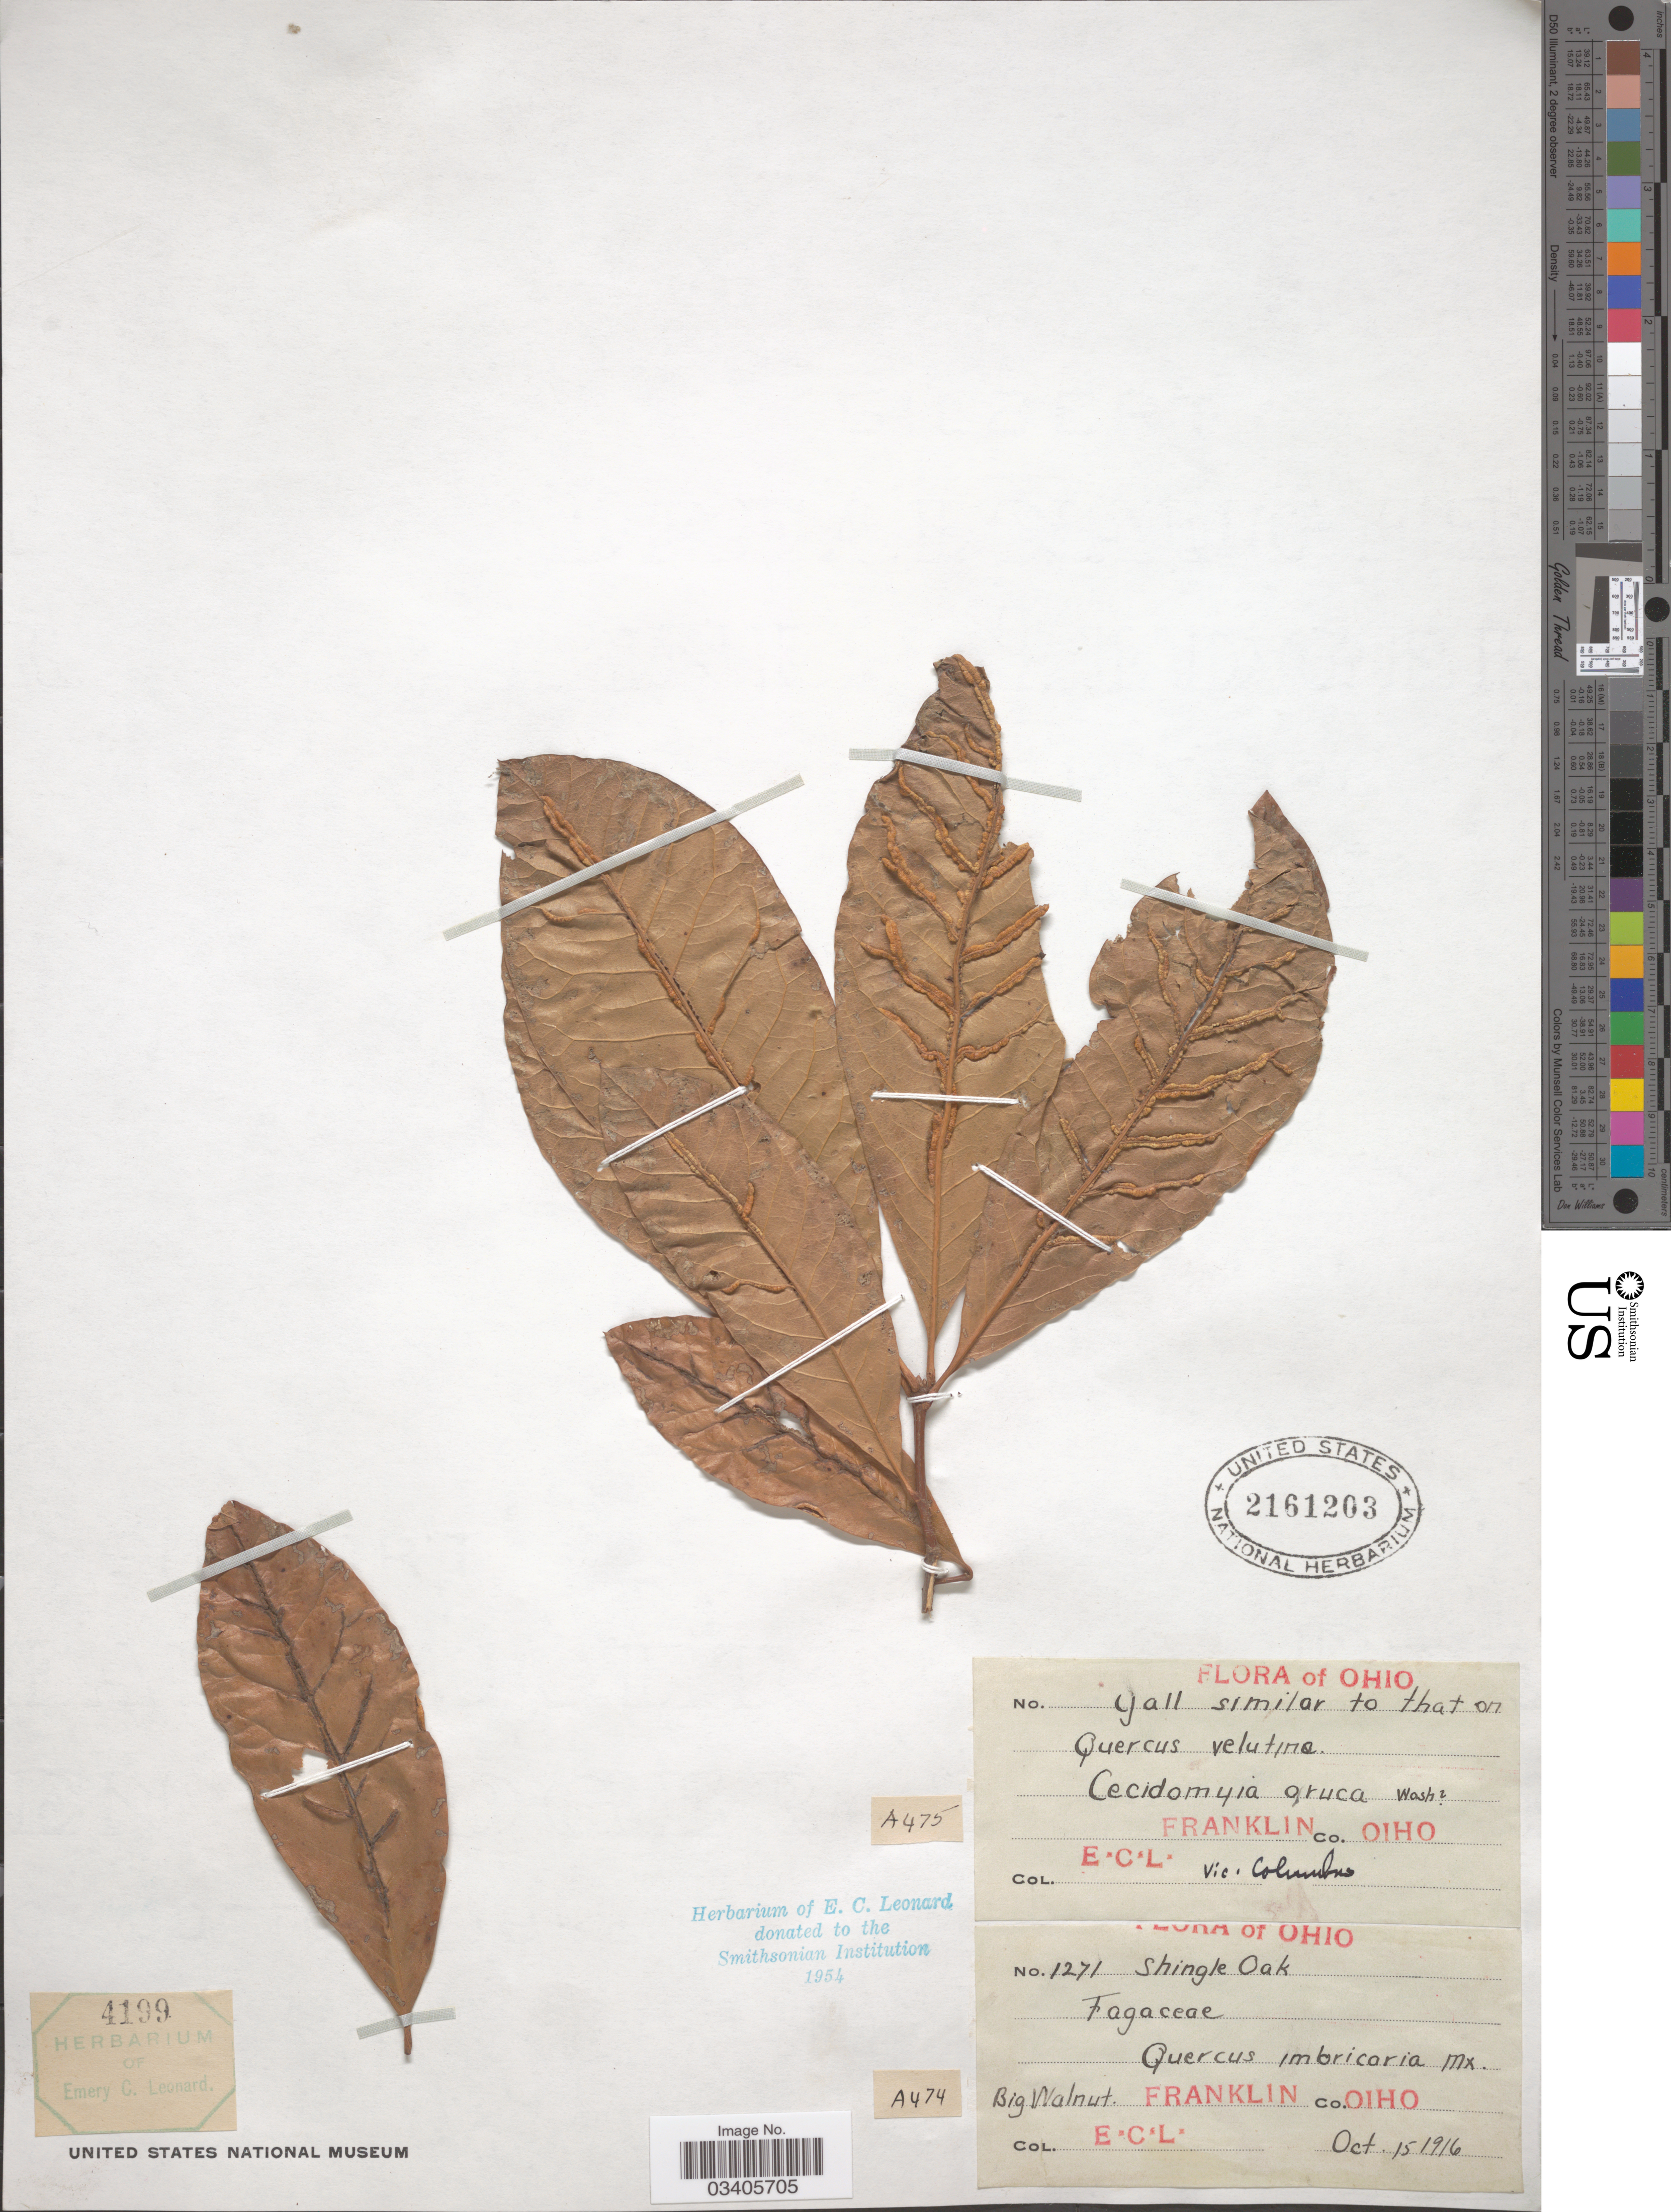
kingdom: Plantae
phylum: Tracheophyta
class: Magnoliopsida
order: Fagales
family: Fagaceae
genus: Quercus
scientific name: Quercus imbricaria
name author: Michx.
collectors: E. C. Leonard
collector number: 1271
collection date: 1916-10-15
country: United States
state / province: Ohio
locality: Big Walnut. Franklin Co.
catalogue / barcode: US 2161203